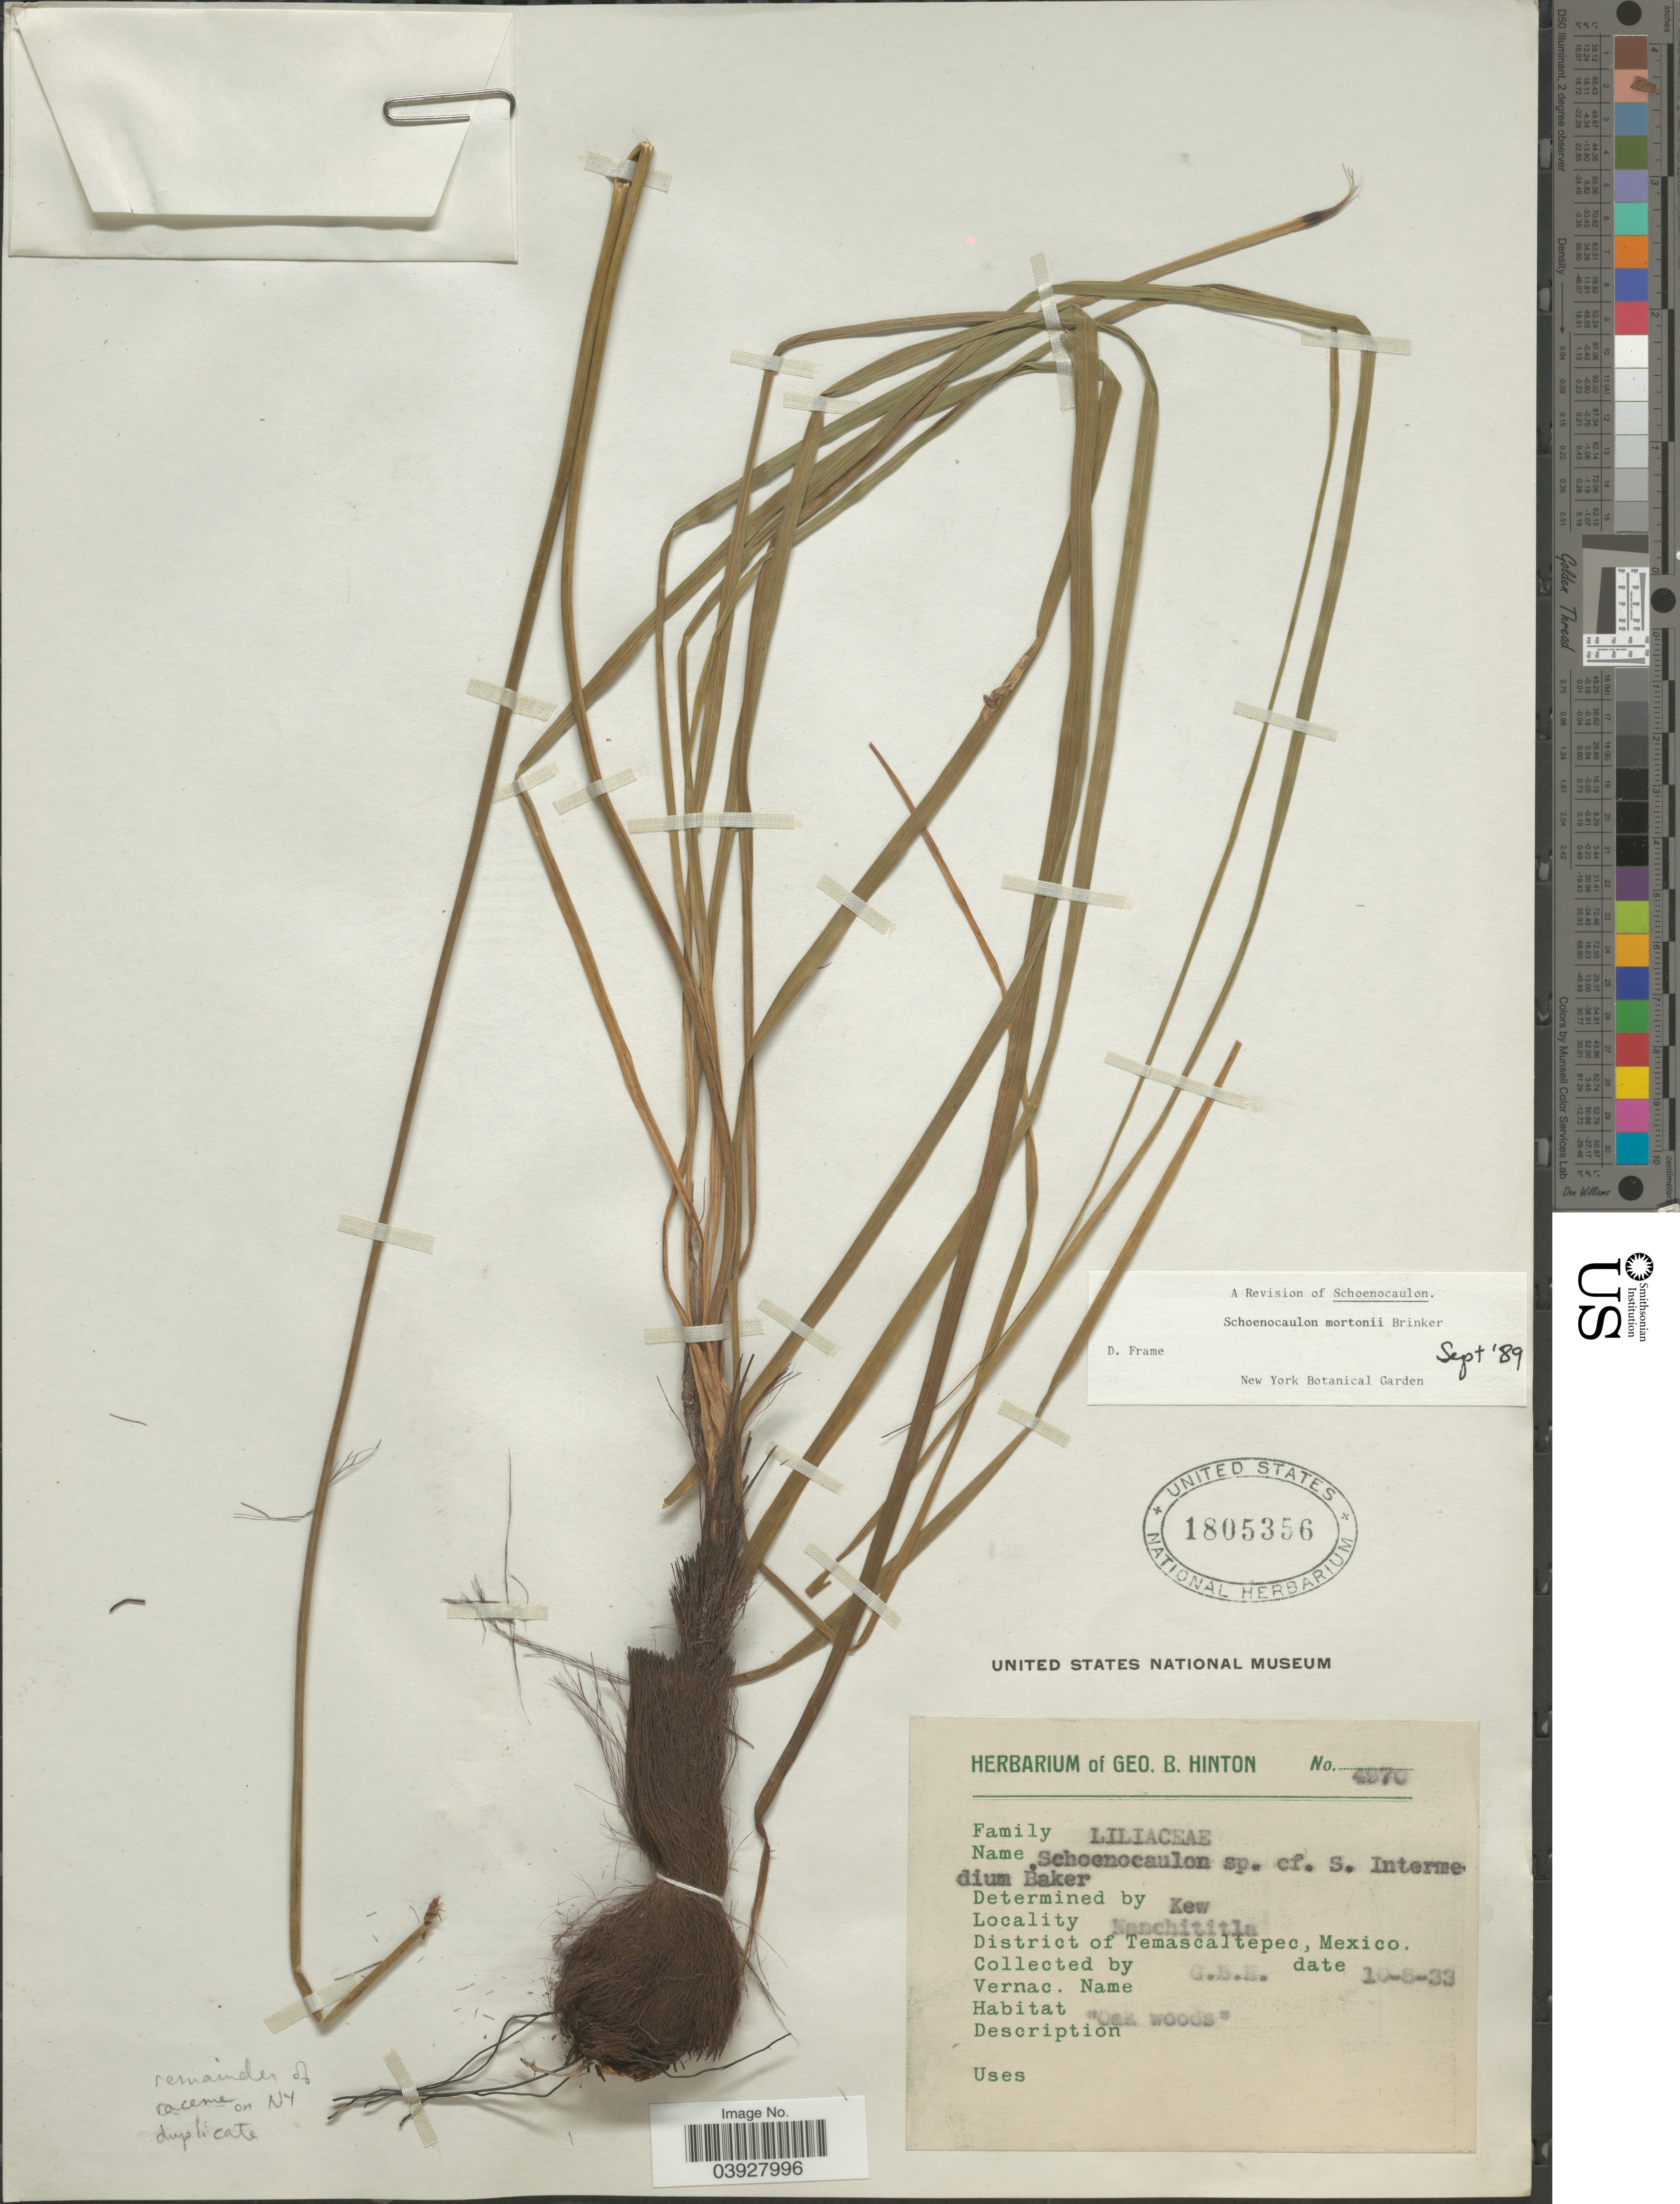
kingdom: Plantae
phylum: Tracheophyta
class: Liliopsida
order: Liliales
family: Melanthiaceae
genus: Schoenocaulon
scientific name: Schoenocaulon mortonii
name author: Brinker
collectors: G. B. Hinton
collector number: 4970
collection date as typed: Transcribed d/m/y: 10/5/33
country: Mexico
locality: Nanchititla. District of Temascaltepec.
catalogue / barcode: US 1805356